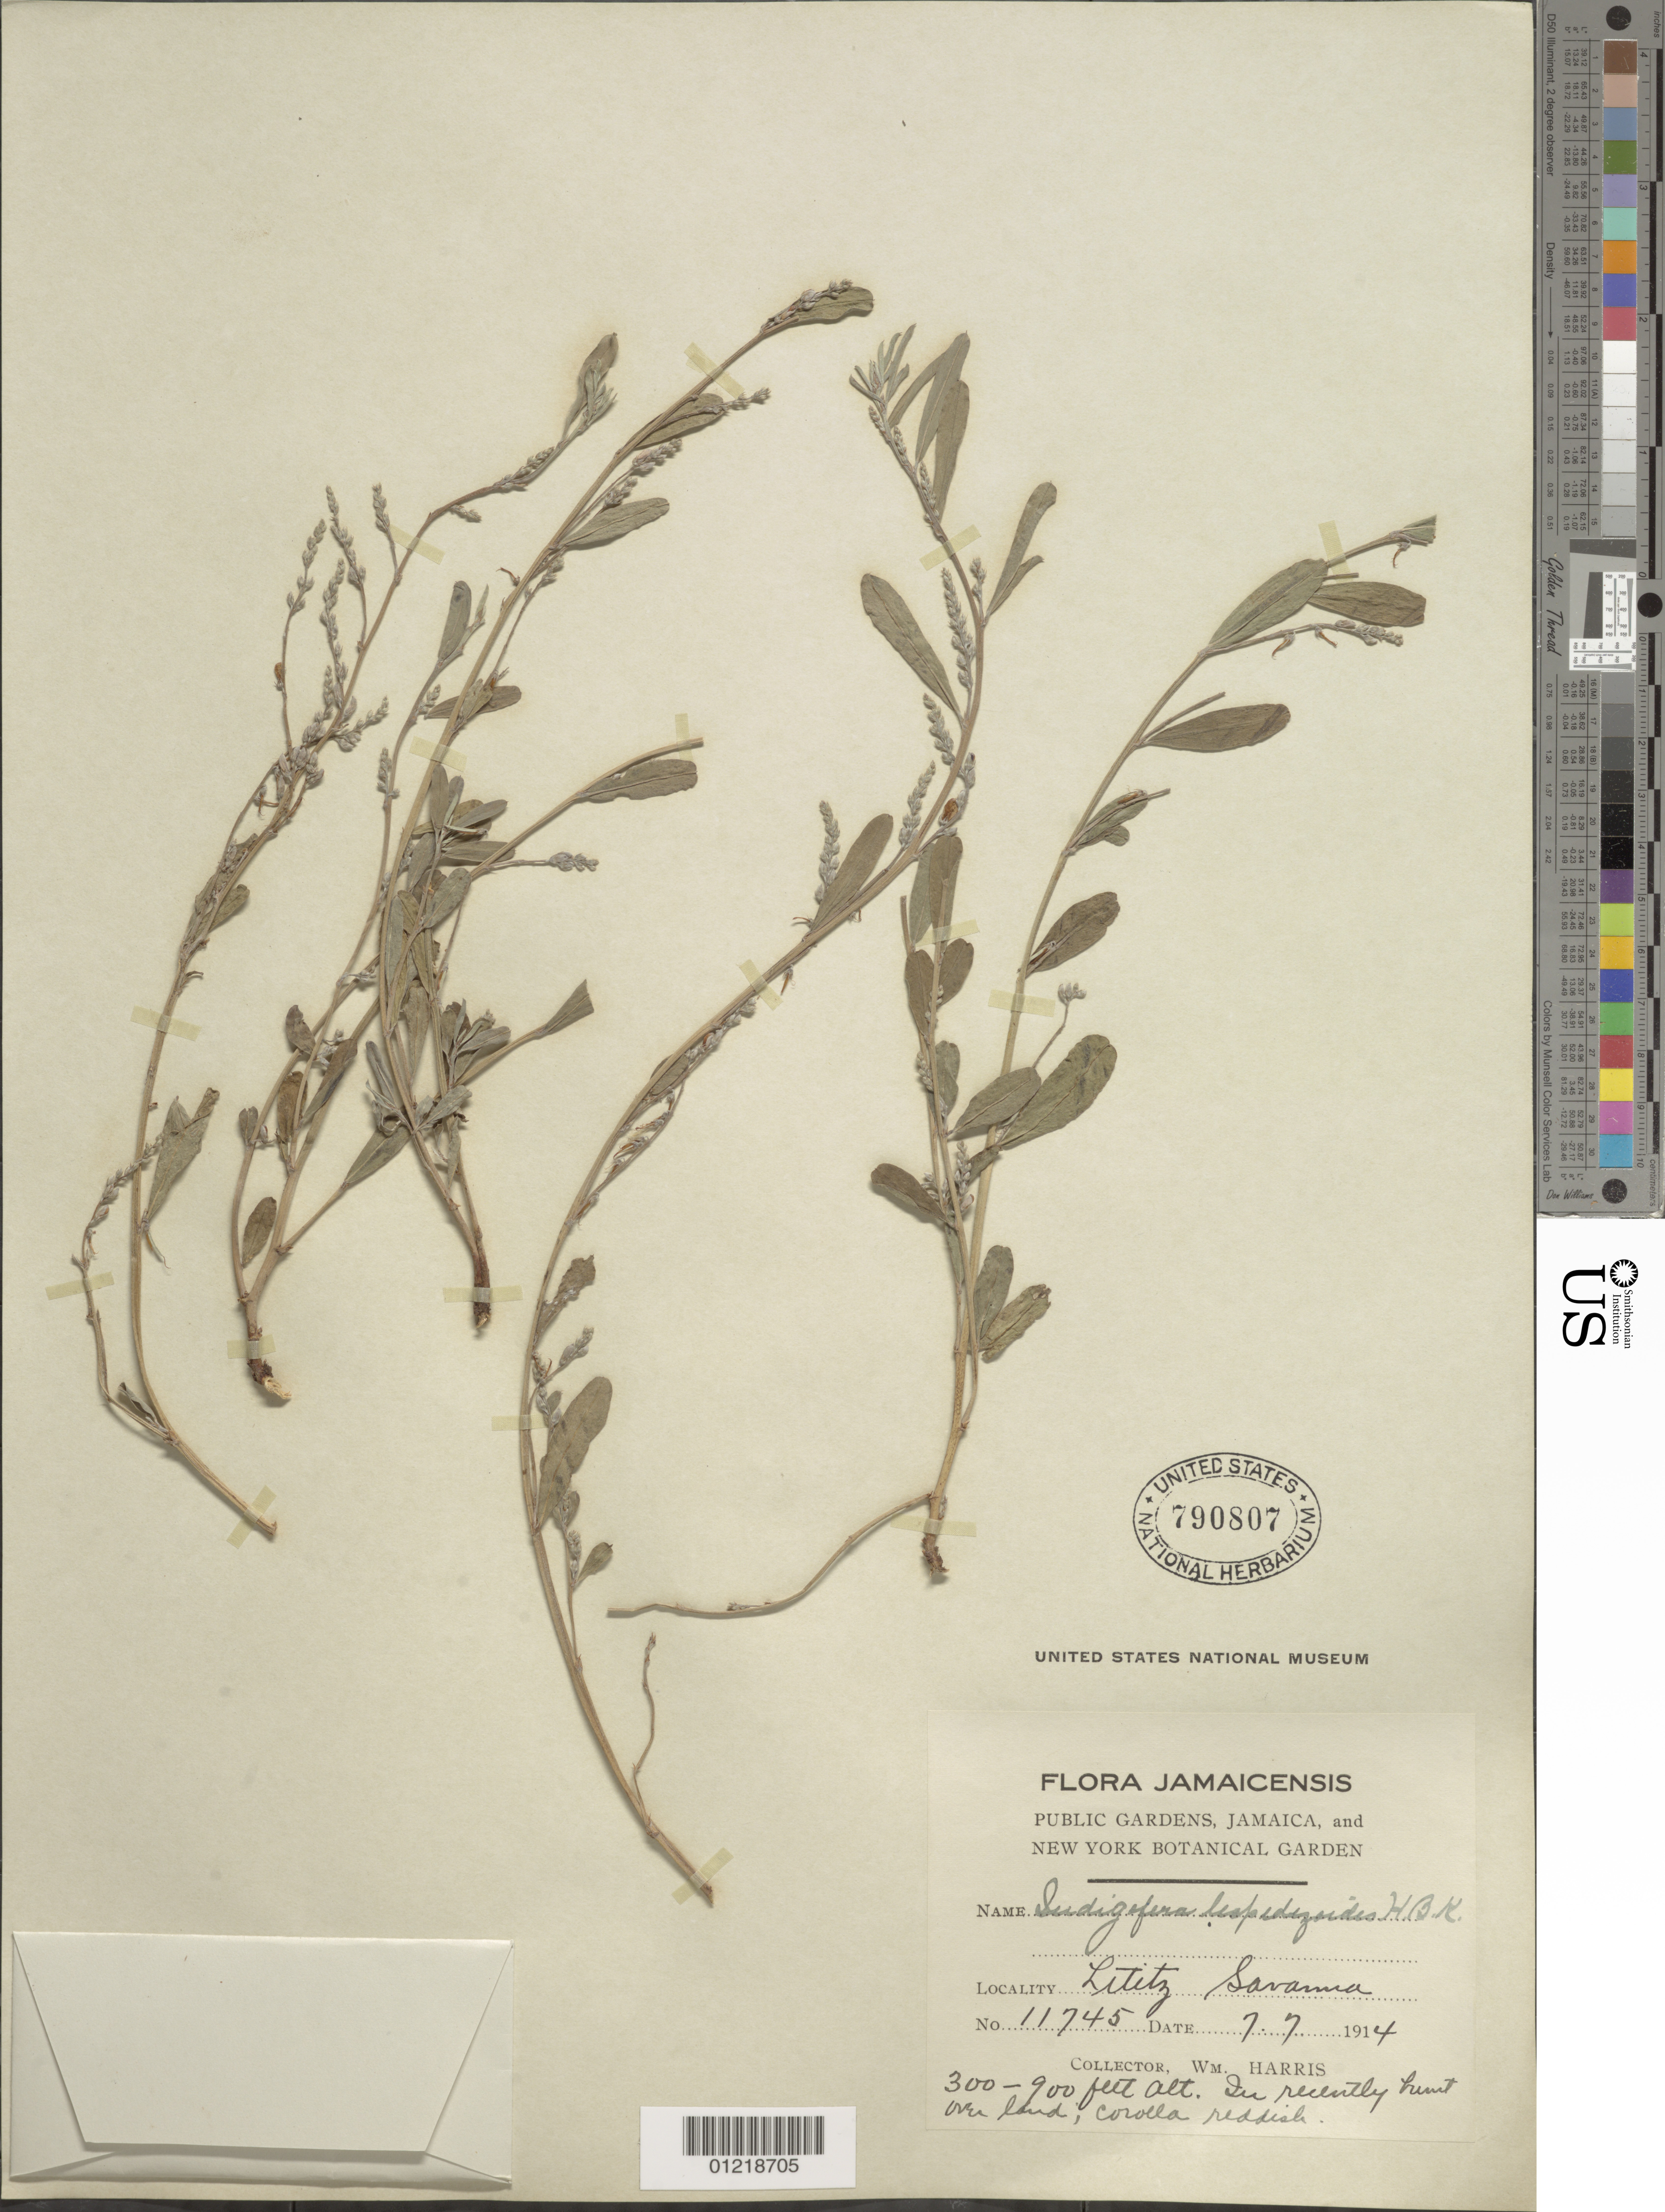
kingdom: Plantae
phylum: Tracheophyta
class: Magnoliopsida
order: Fabales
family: Fabaceae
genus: Indigofera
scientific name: Indigofera lespedezioides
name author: Kunth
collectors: W. H. Harris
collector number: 11745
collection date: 1914-07-07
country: Jamaica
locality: Lititz Savanna.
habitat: In recently burnt over land.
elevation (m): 91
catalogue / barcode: US 790807